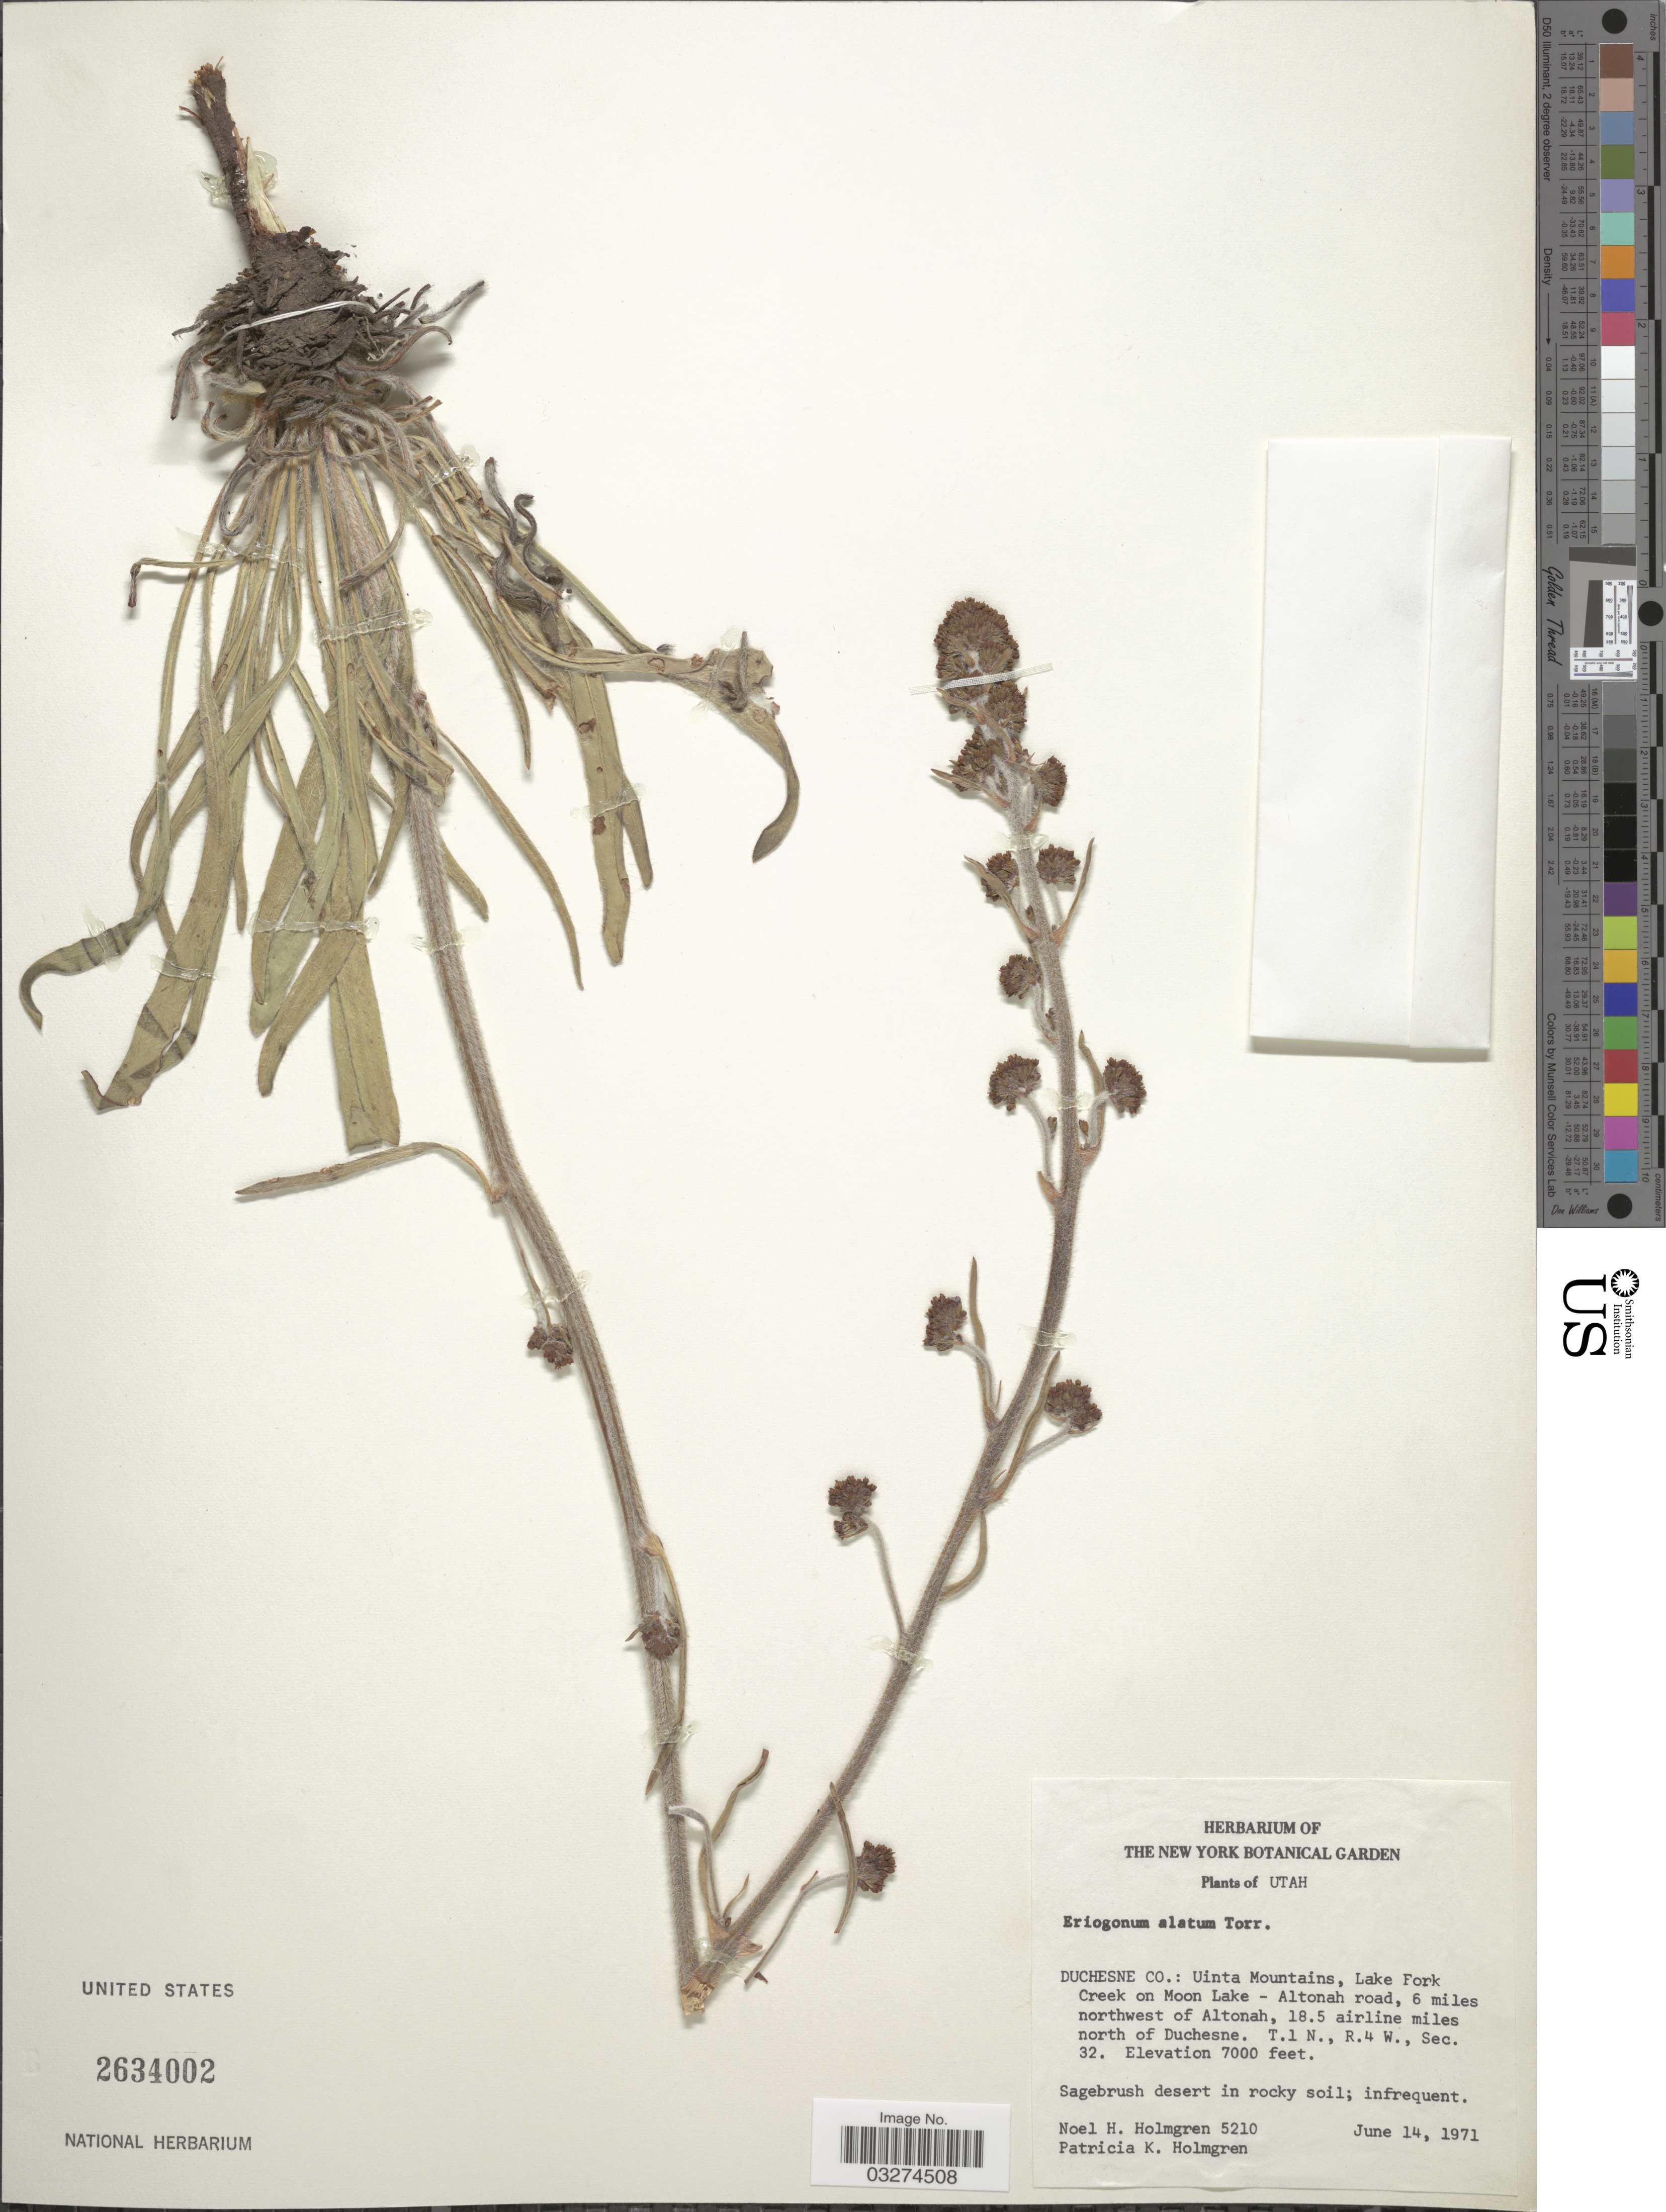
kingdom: Plantae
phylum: Tracheophyta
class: Magnoliopsida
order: Caryophyllales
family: Polygonaceae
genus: Eriogonum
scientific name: Eriogonum alatum var. alatum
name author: Torr.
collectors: N. H. Holmgren & P. K. Holmgren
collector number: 5210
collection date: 1971-06-14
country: United States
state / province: Utah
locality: Duchesne Co.: Uinta Mountains, Lake Fork Creek on Moon Lake - Altonah road, 6 miles northwest of Altonah, 18.5 airline miles north of Duchesne. T. 1 N., R. 4 W., Sec.. 32.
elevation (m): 2134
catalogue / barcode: US 2634002